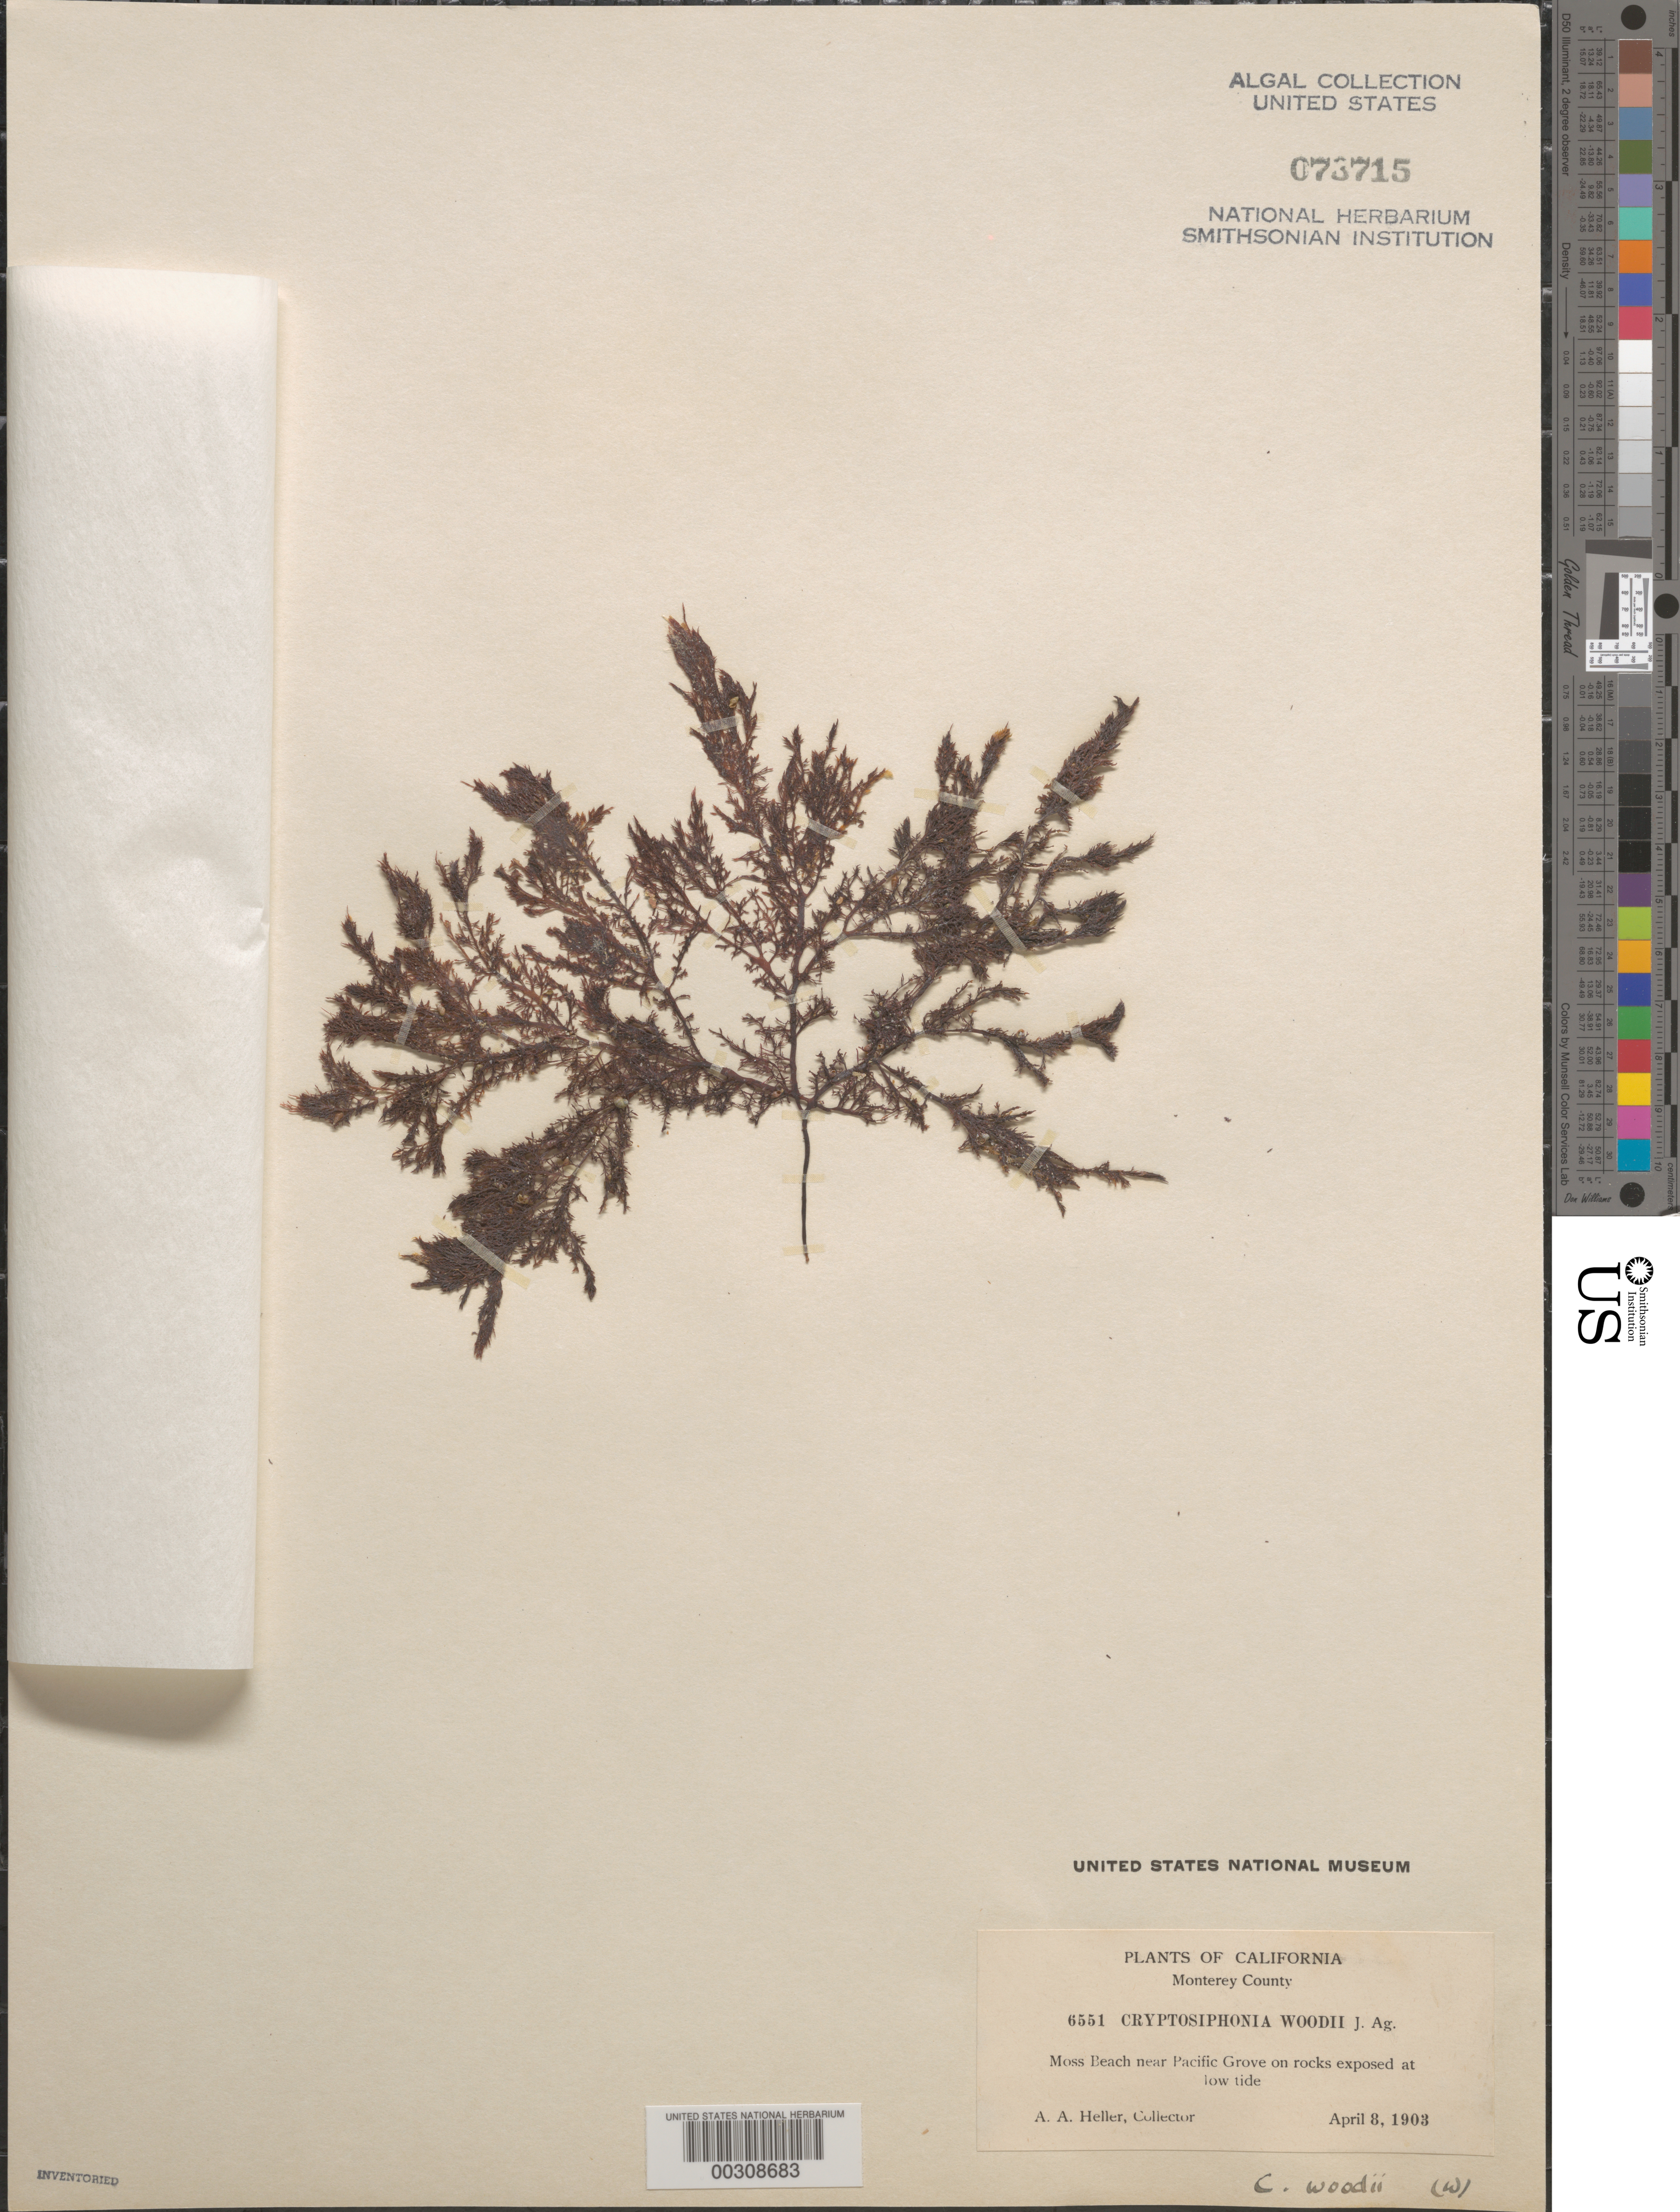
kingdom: Plantae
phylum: Rhodophyta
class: Florideophyceae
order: Gigartinales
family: Dumontiaceae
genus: Cryptosiphonia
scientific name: Cryptosiphonia woodii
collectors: A. A. Heller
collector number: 6551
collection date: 1903-04-08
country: United States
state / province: California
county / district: Monterey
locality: Monterey County. Moss Beach near Pacific Grove on rocks exposed at low tide.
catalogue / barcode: US 73715